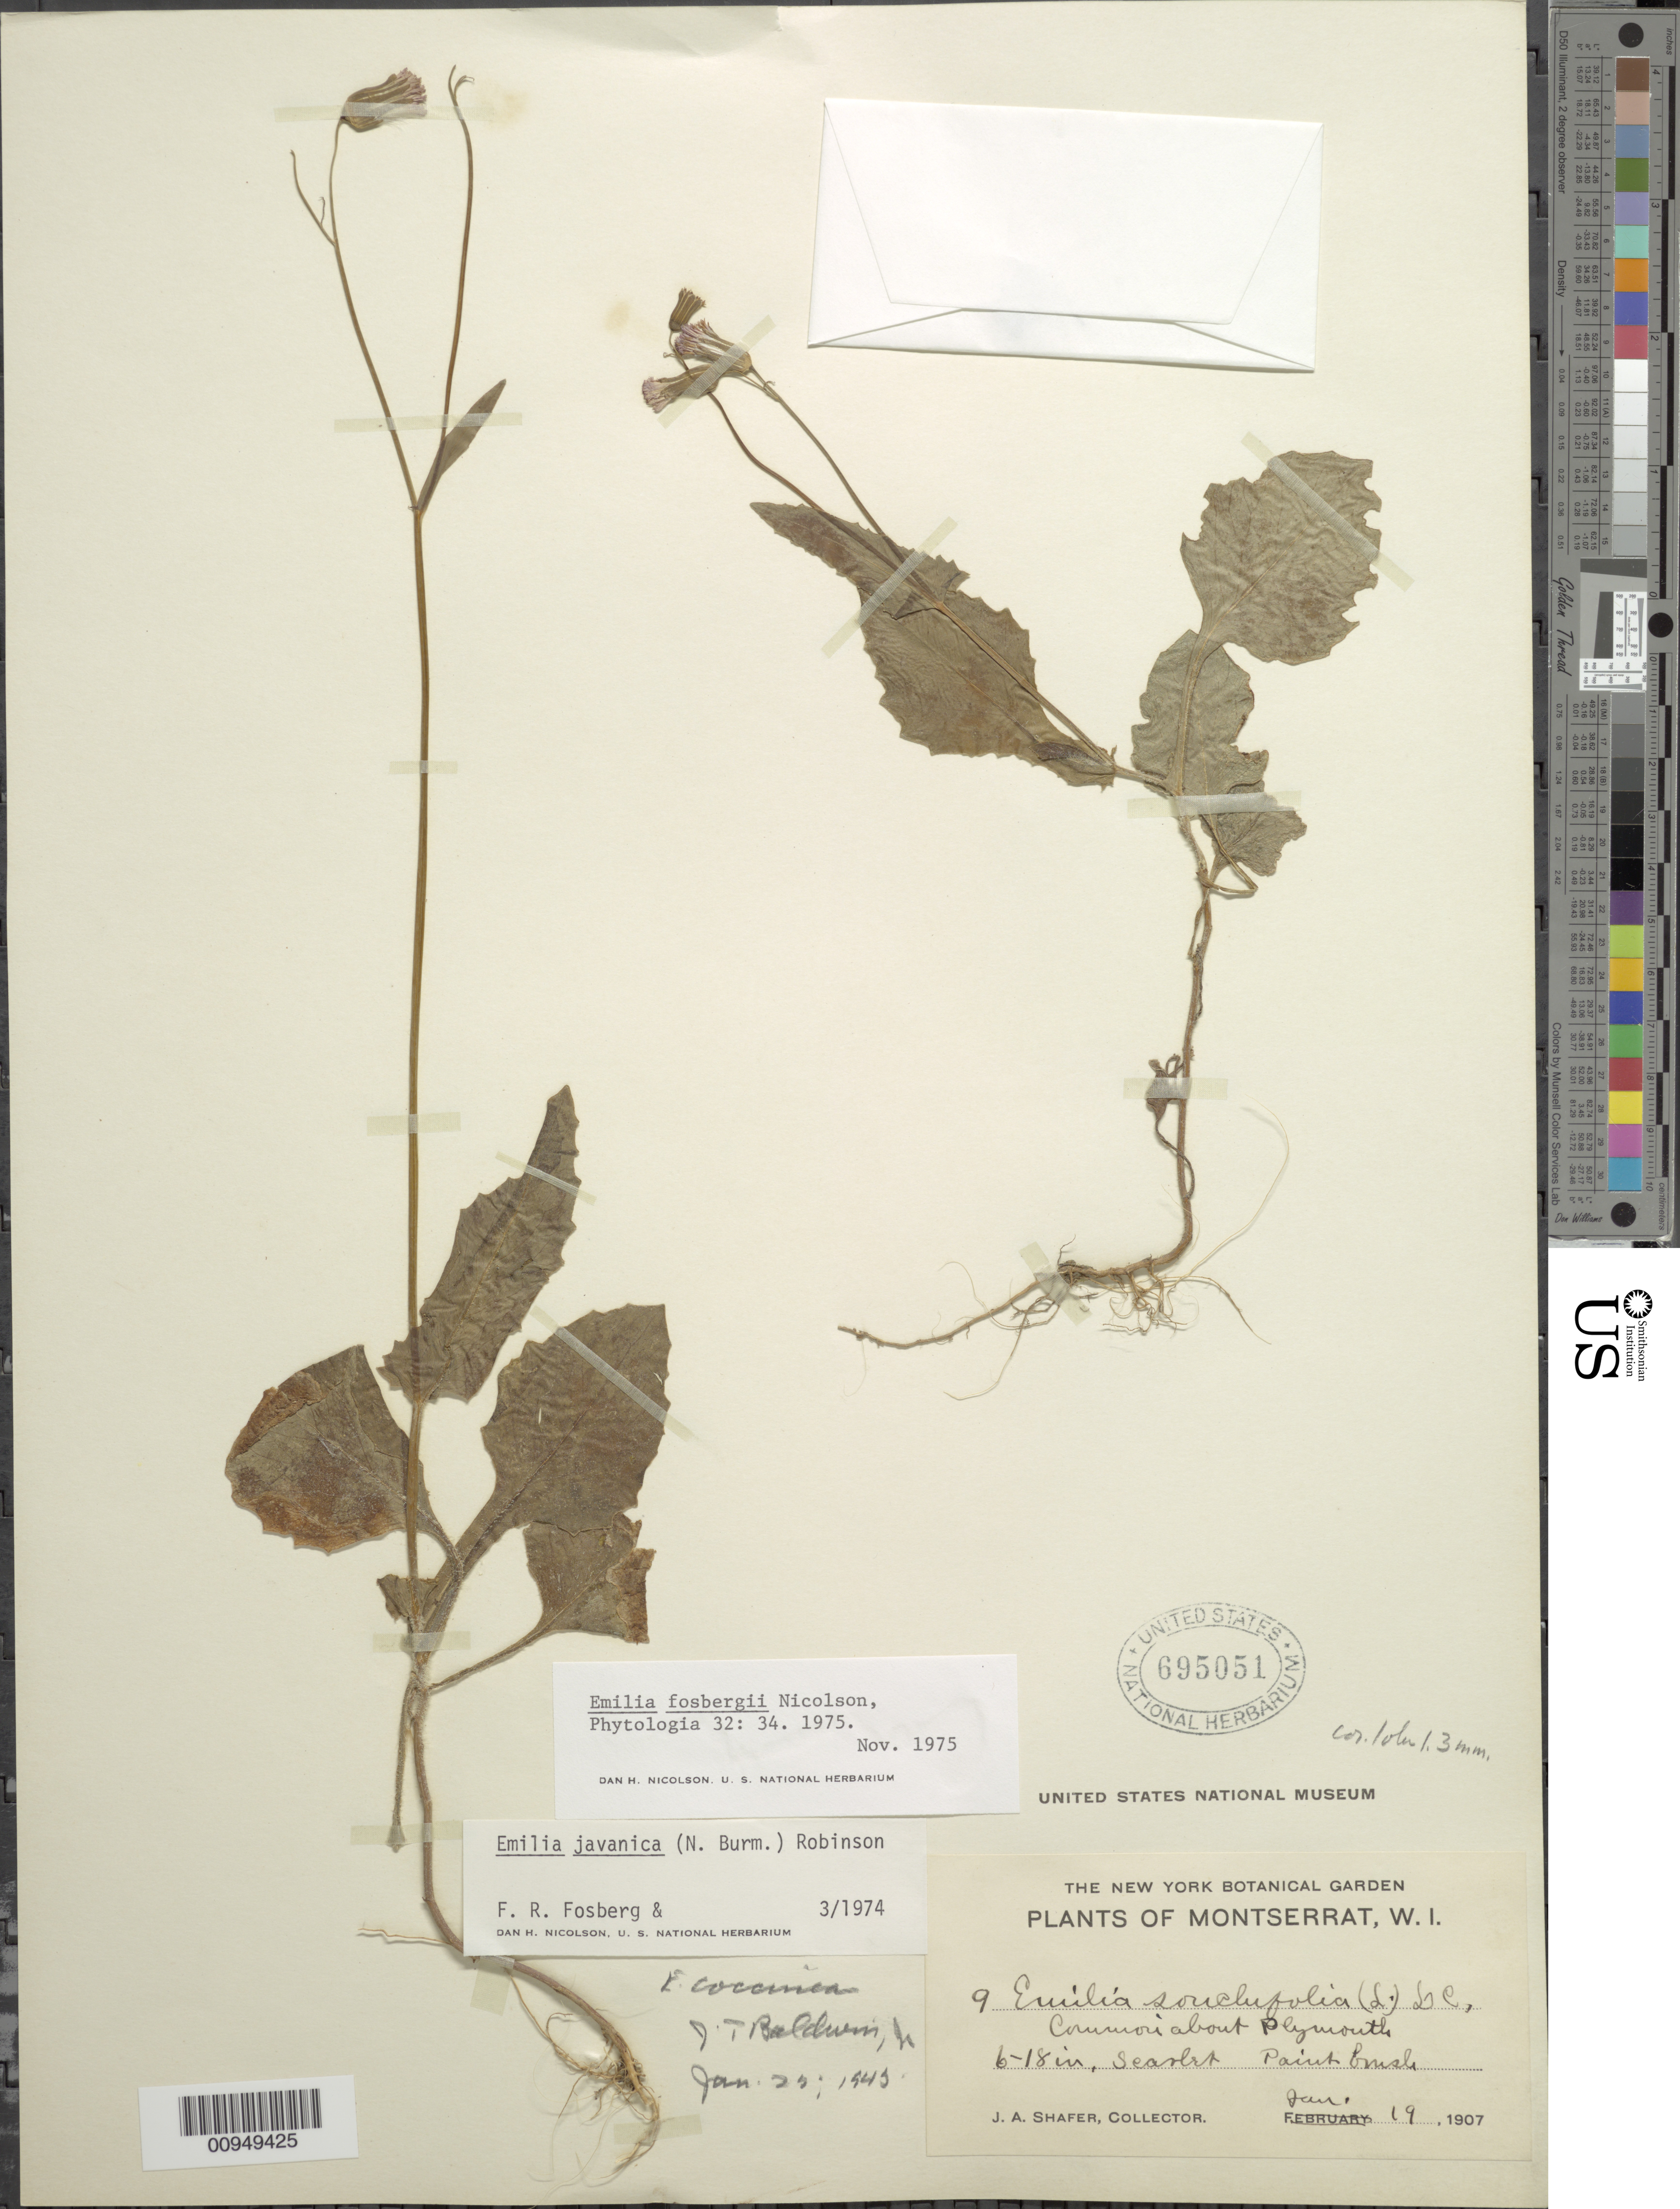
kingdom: Plantae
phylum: Tracheophyta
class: Magnoliopsida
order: Asterales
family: Asteraceae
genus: Emilia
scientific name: Emilia fosbergii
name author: Nicolson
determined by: Nicolson, Dan H.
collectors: J. A. Shafer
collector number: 9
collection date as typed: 19 Jan 1907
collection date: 1907-01-19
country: Montserrat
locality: Plymouth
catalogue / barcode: US 695051